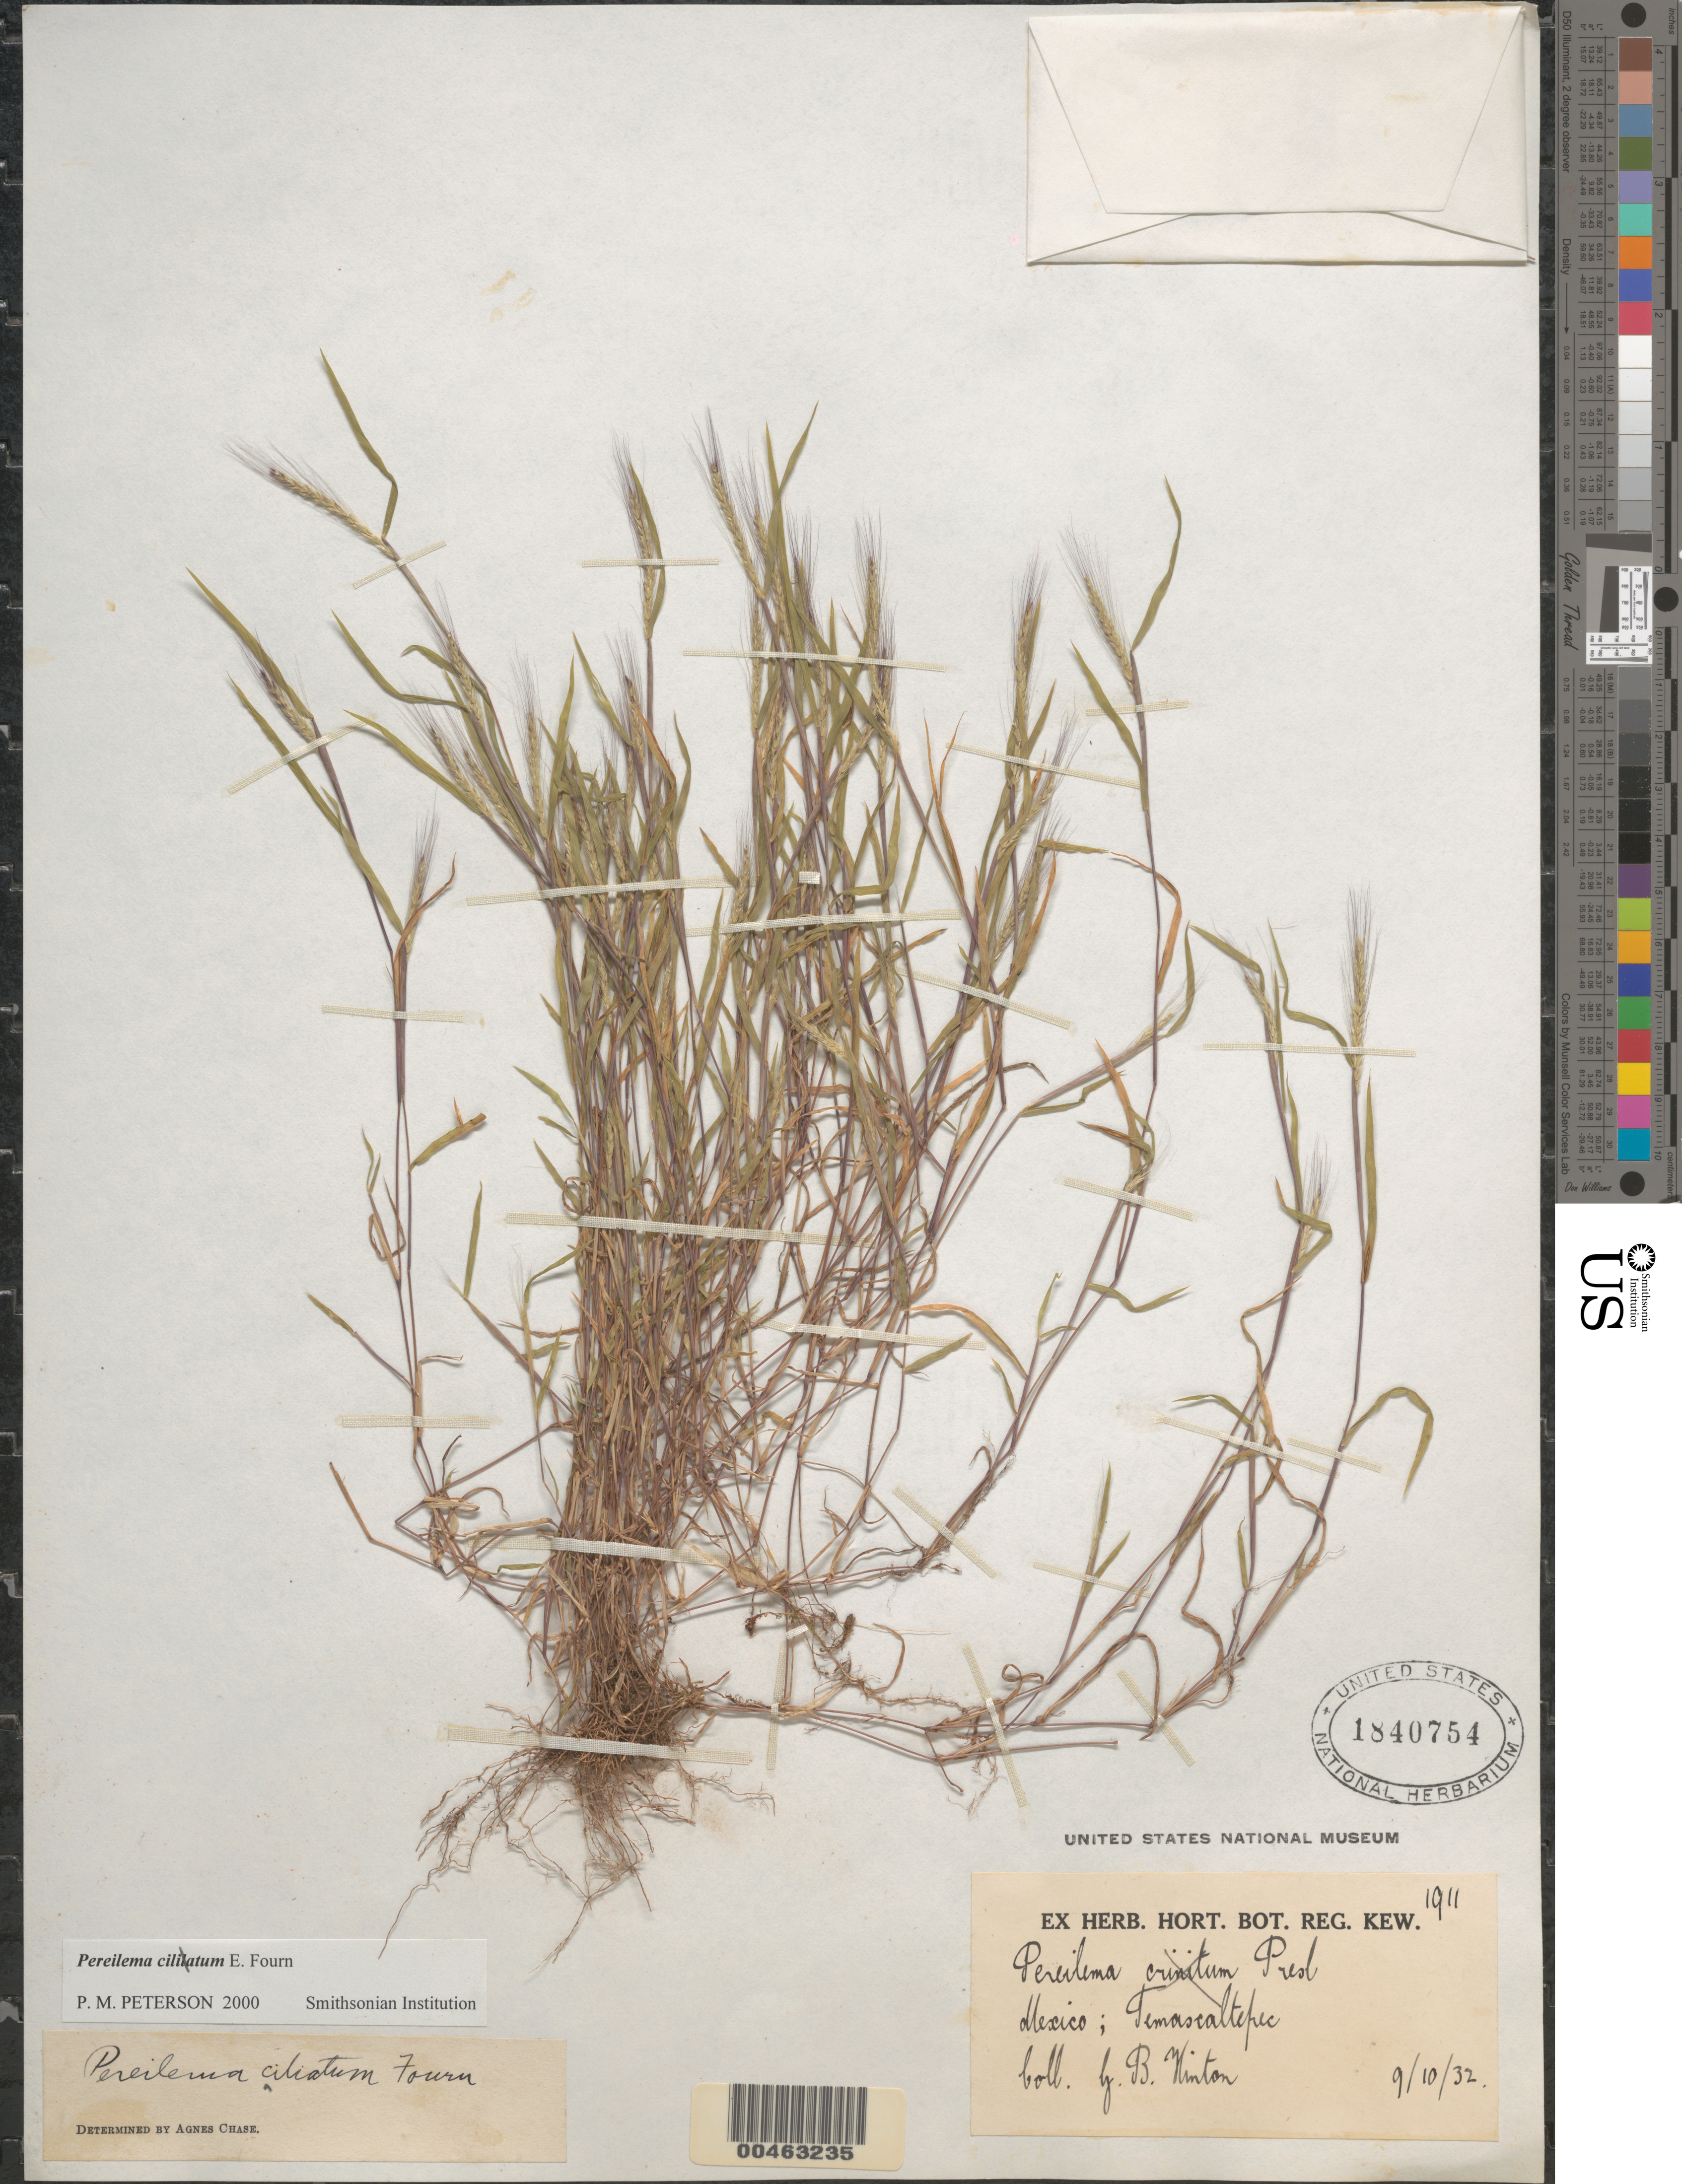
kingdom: Plantae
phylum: Tracheophyta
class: Liliopsida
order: Poales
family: Poaceae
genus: Pereilema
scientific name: Pereilema ciliatum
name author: E. Fourn.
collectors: G. B. Hinton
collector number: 1911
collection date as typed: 10 Sep 1932 or 9 Oct 1932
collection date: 1932-09-10 or 1932-10-09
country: Mexico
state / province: México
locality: Temascaltepec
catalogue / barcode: US 1840754